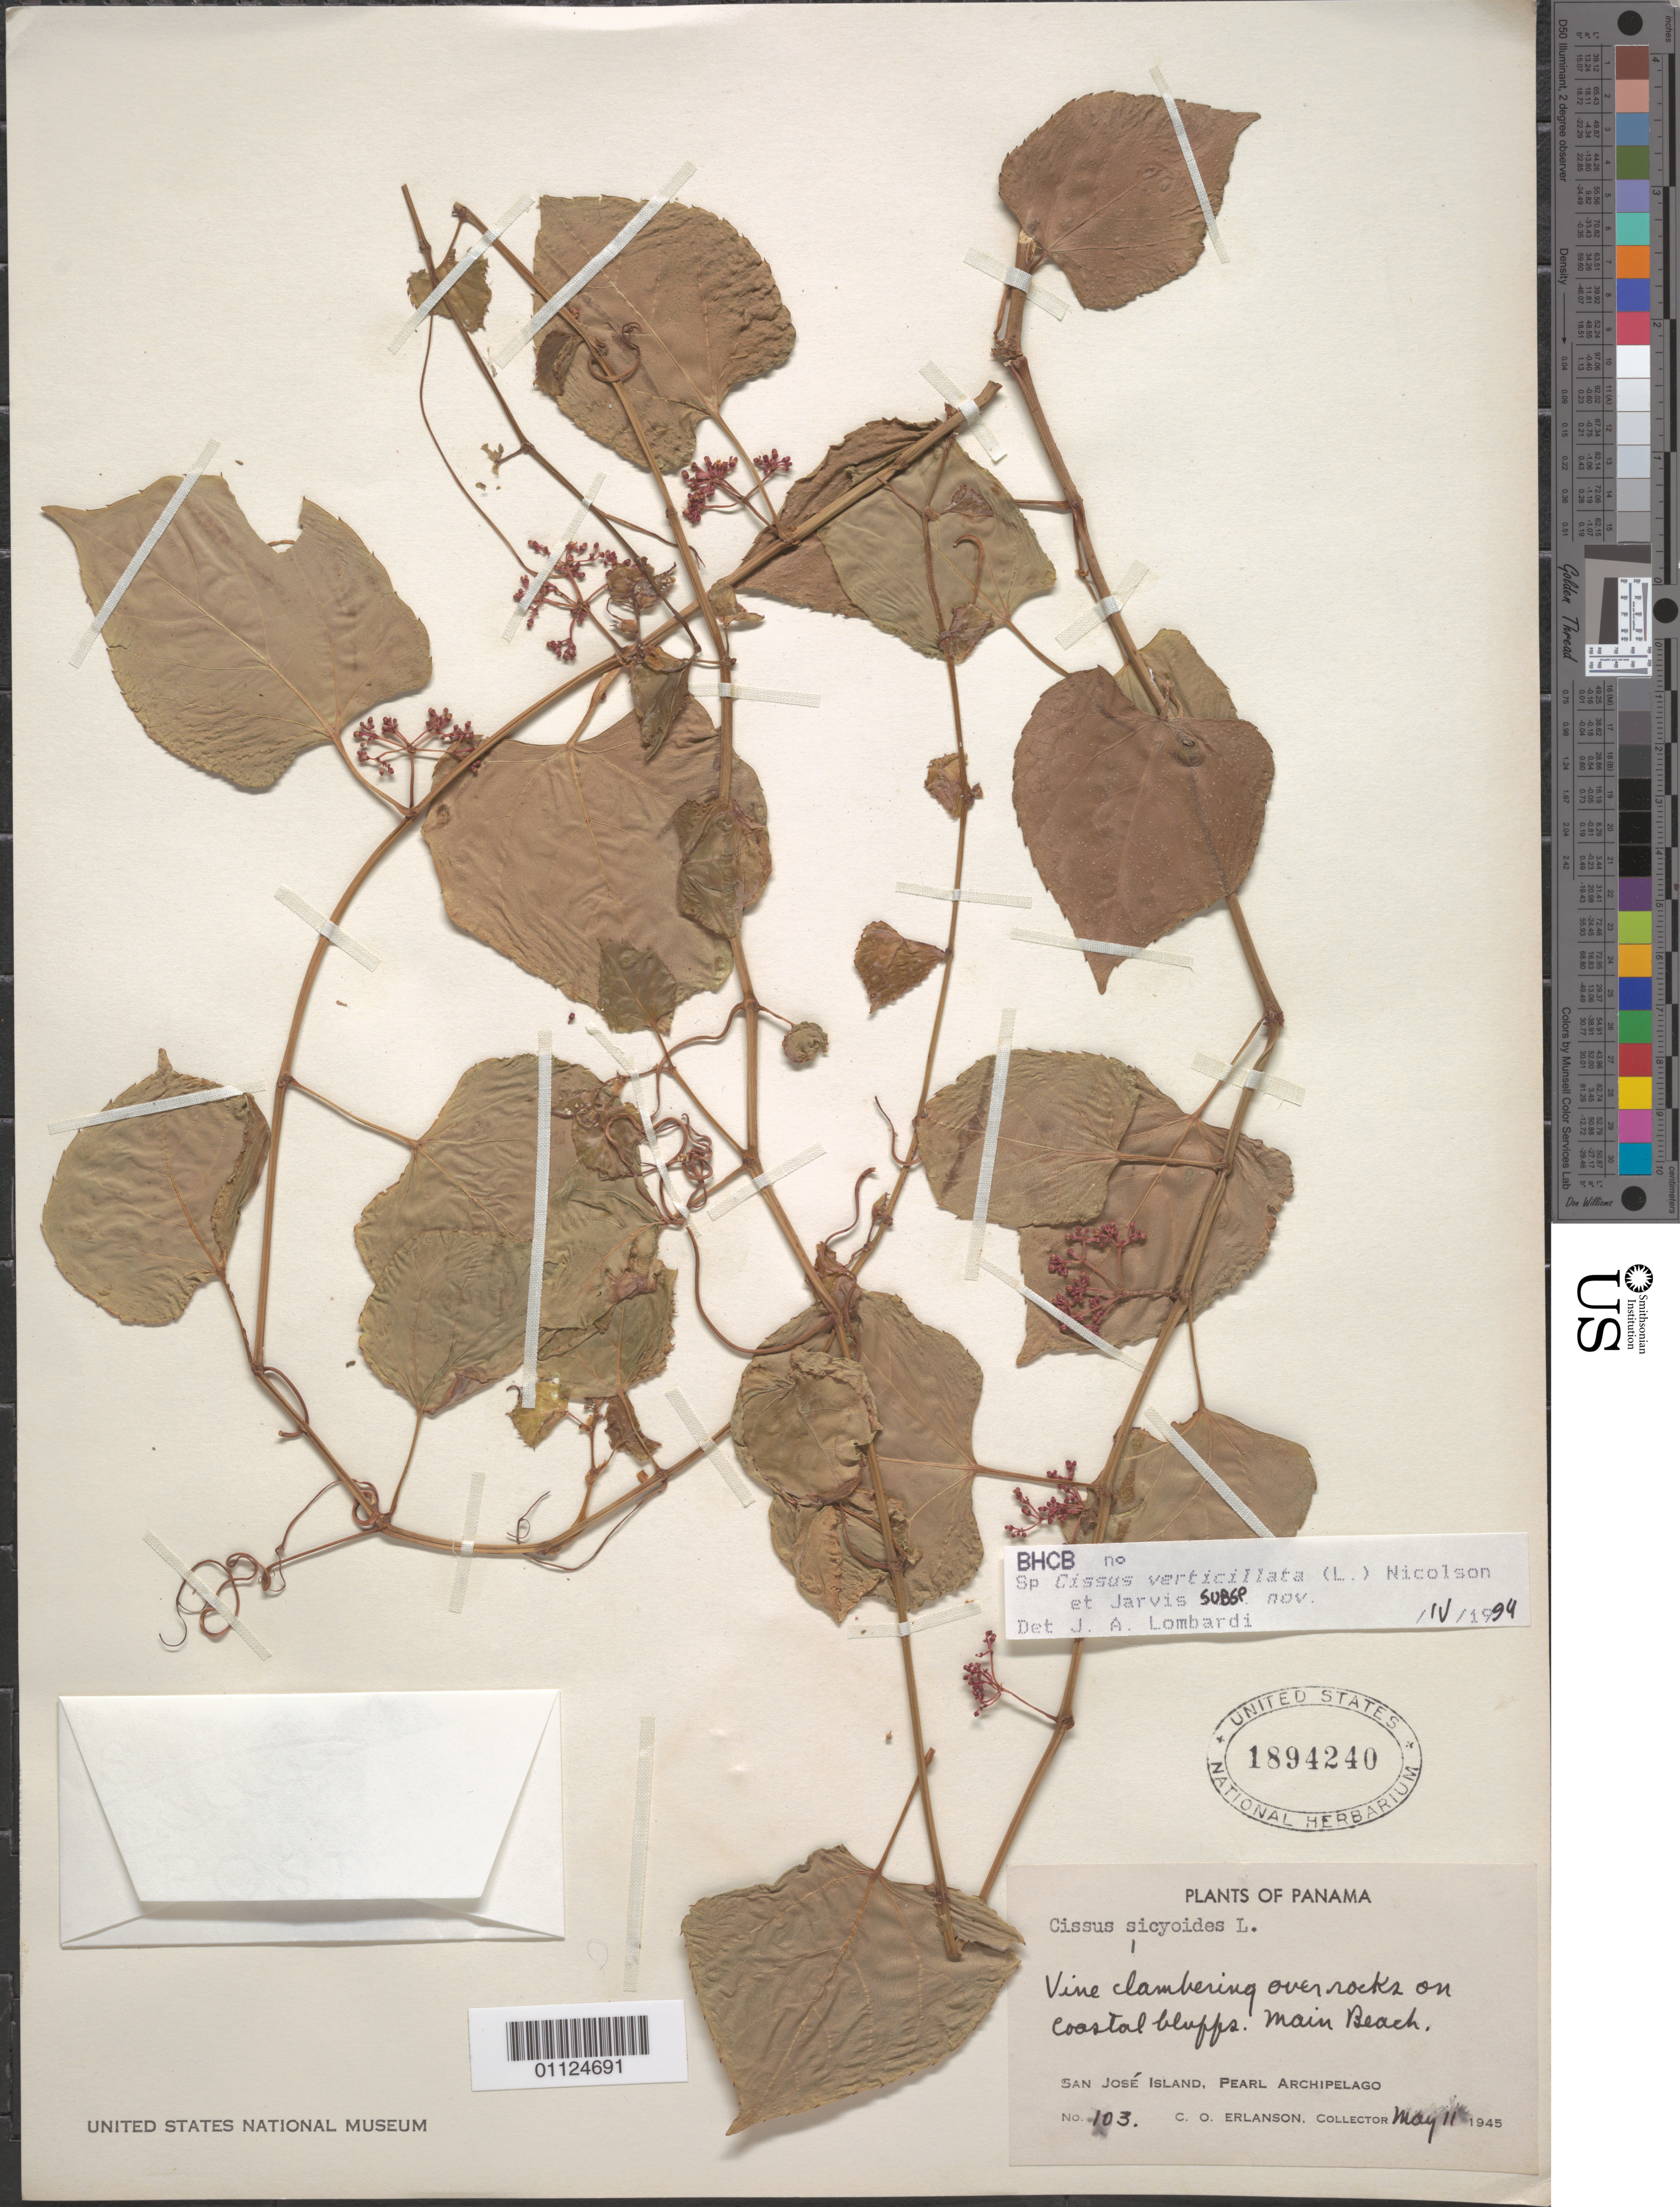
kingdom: Plantae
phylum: Tracheophyta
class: Magnoliopsida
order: Vitales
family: Vitaceae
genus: Cissus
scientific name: Cissus verticillata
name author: (L.) Nicolson & C.E. Jarvis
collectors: C. O. Erlanson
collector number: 103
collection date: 1945-05-11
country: Panama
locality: San Jose Island. Pearl Archipelago. Main Beach.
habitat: Vine climbing over rocks on coastal bluffs.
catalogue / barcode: US 1894240